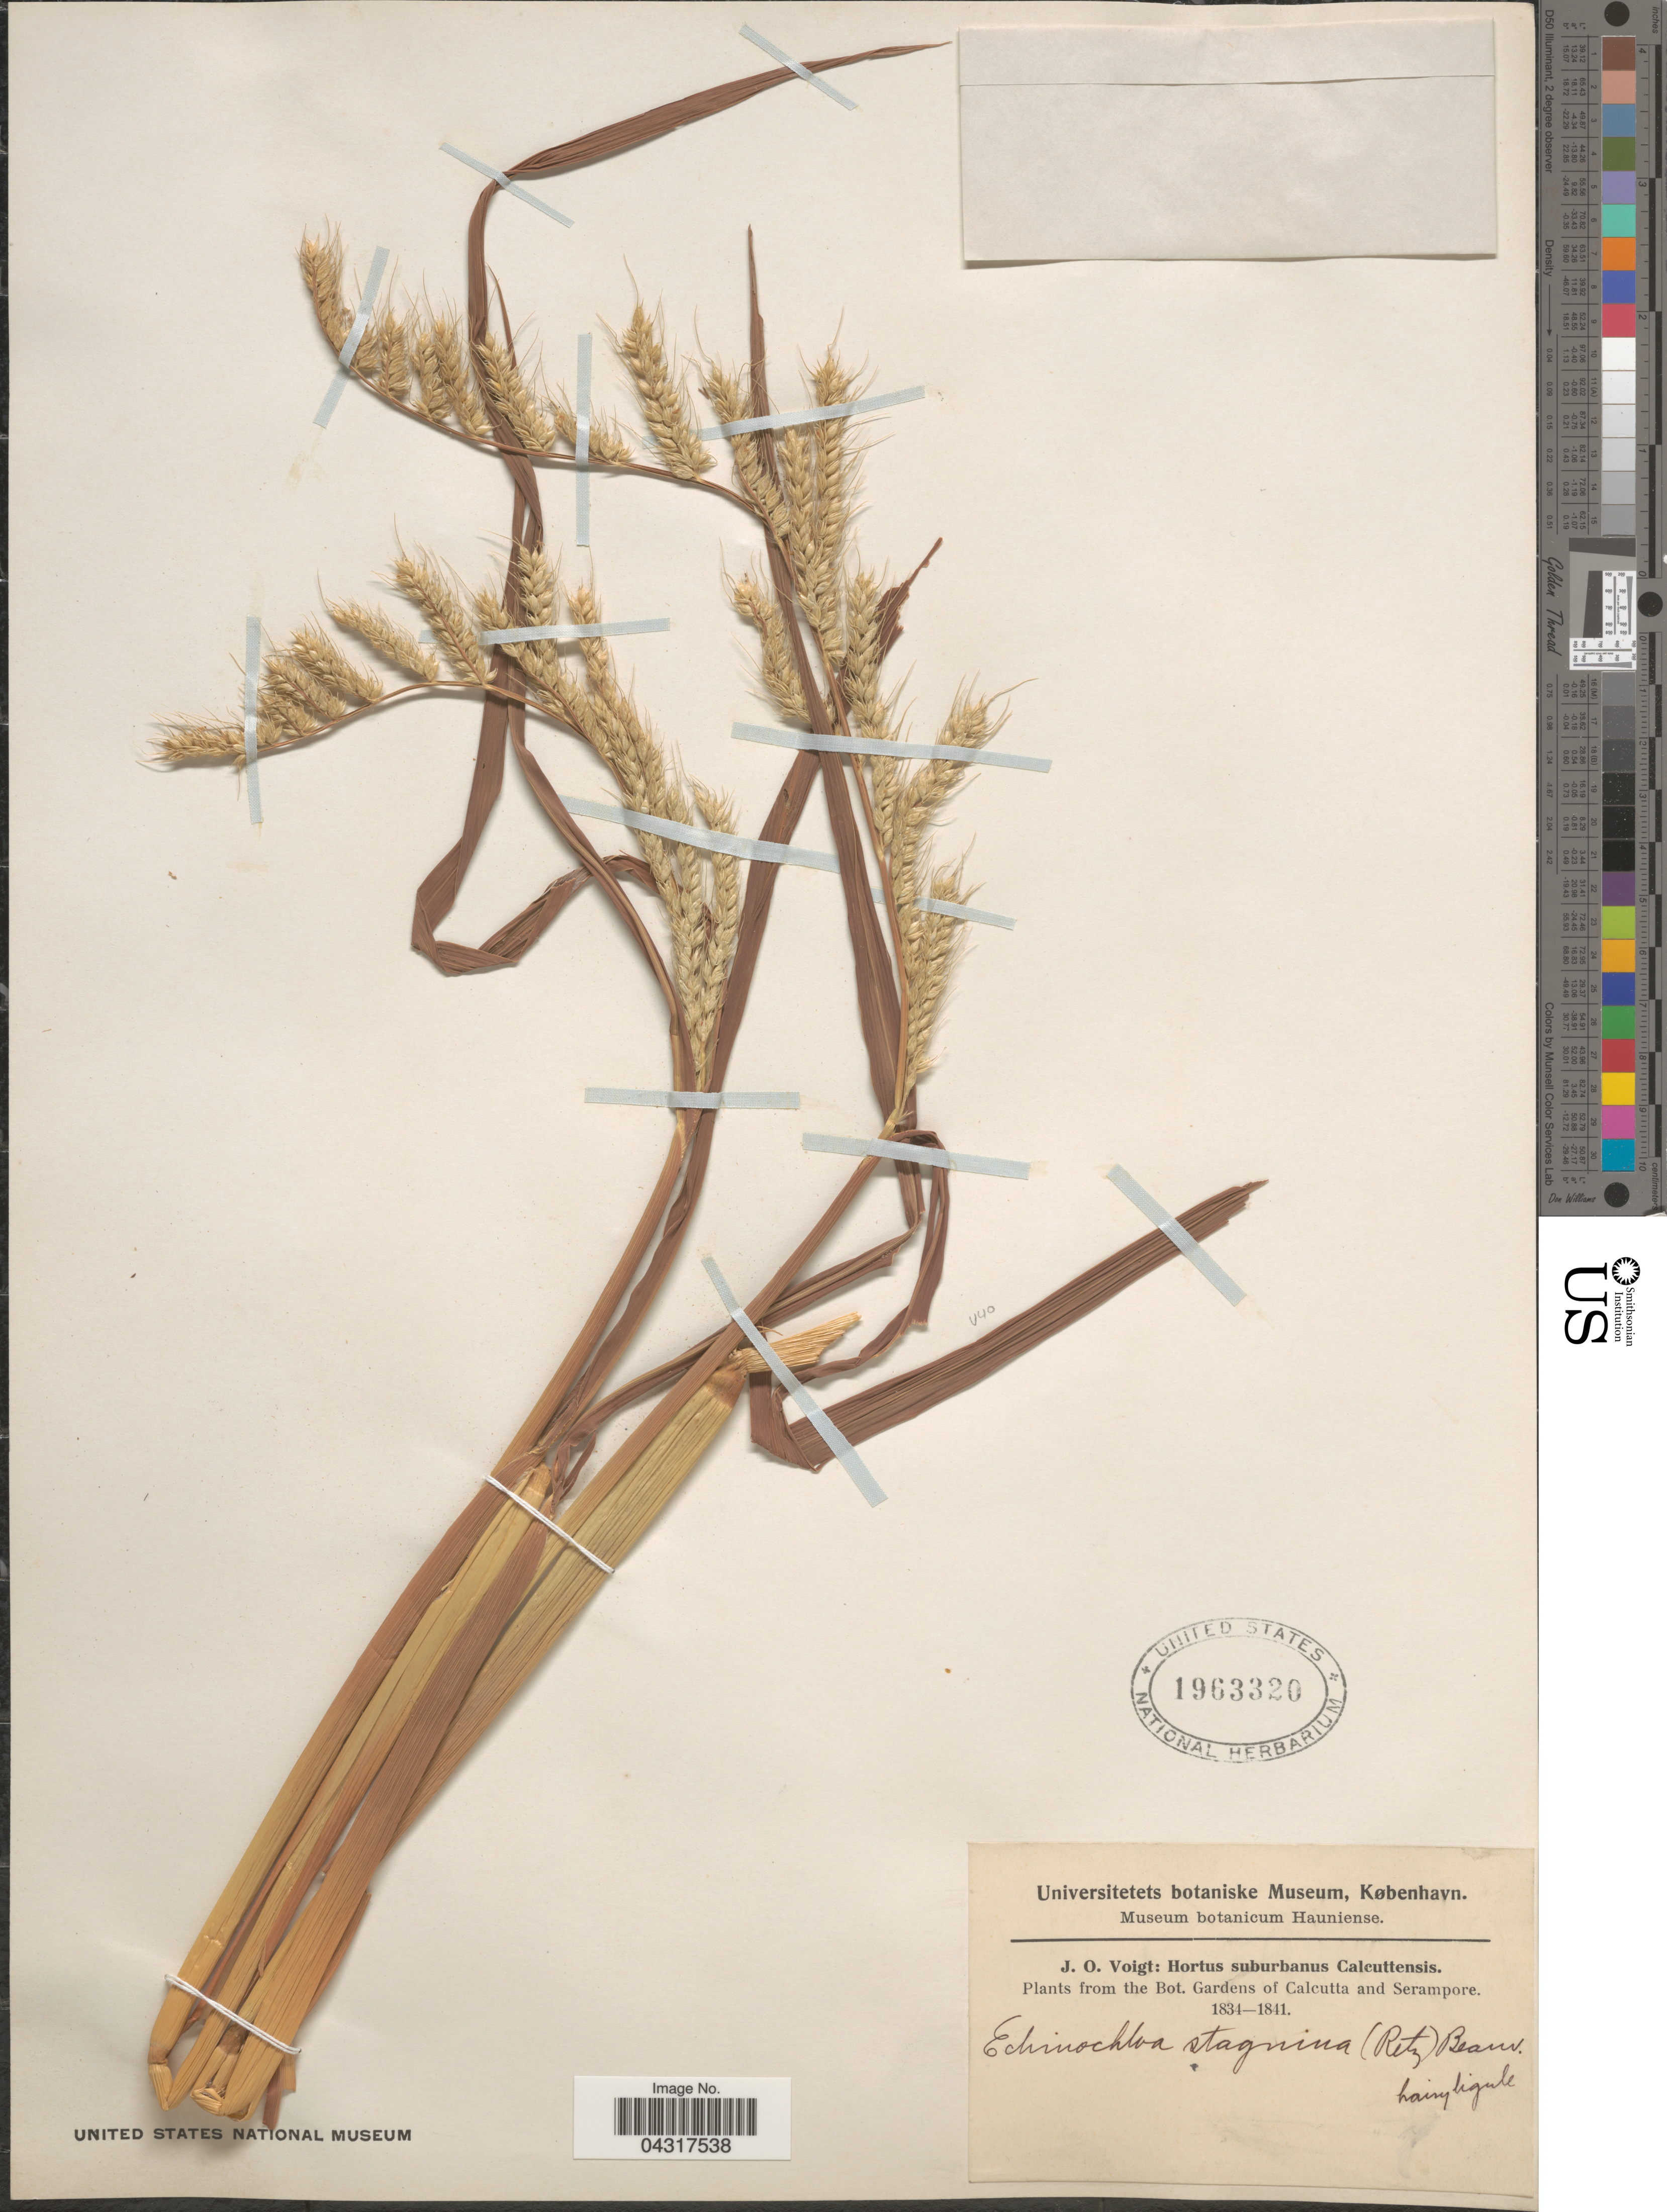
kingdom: Plantae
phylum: Tracheophyta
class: Liliopsida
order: Poales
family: Poaceae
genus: Echinochloa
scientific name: Echinochloa stagnina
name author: (Retz.) P. Beauv.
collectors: J. O. Voigt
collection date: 1834/1841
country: India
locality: The Bot. Gardens of Calcutta and Serampore.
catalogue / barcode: US 1963320